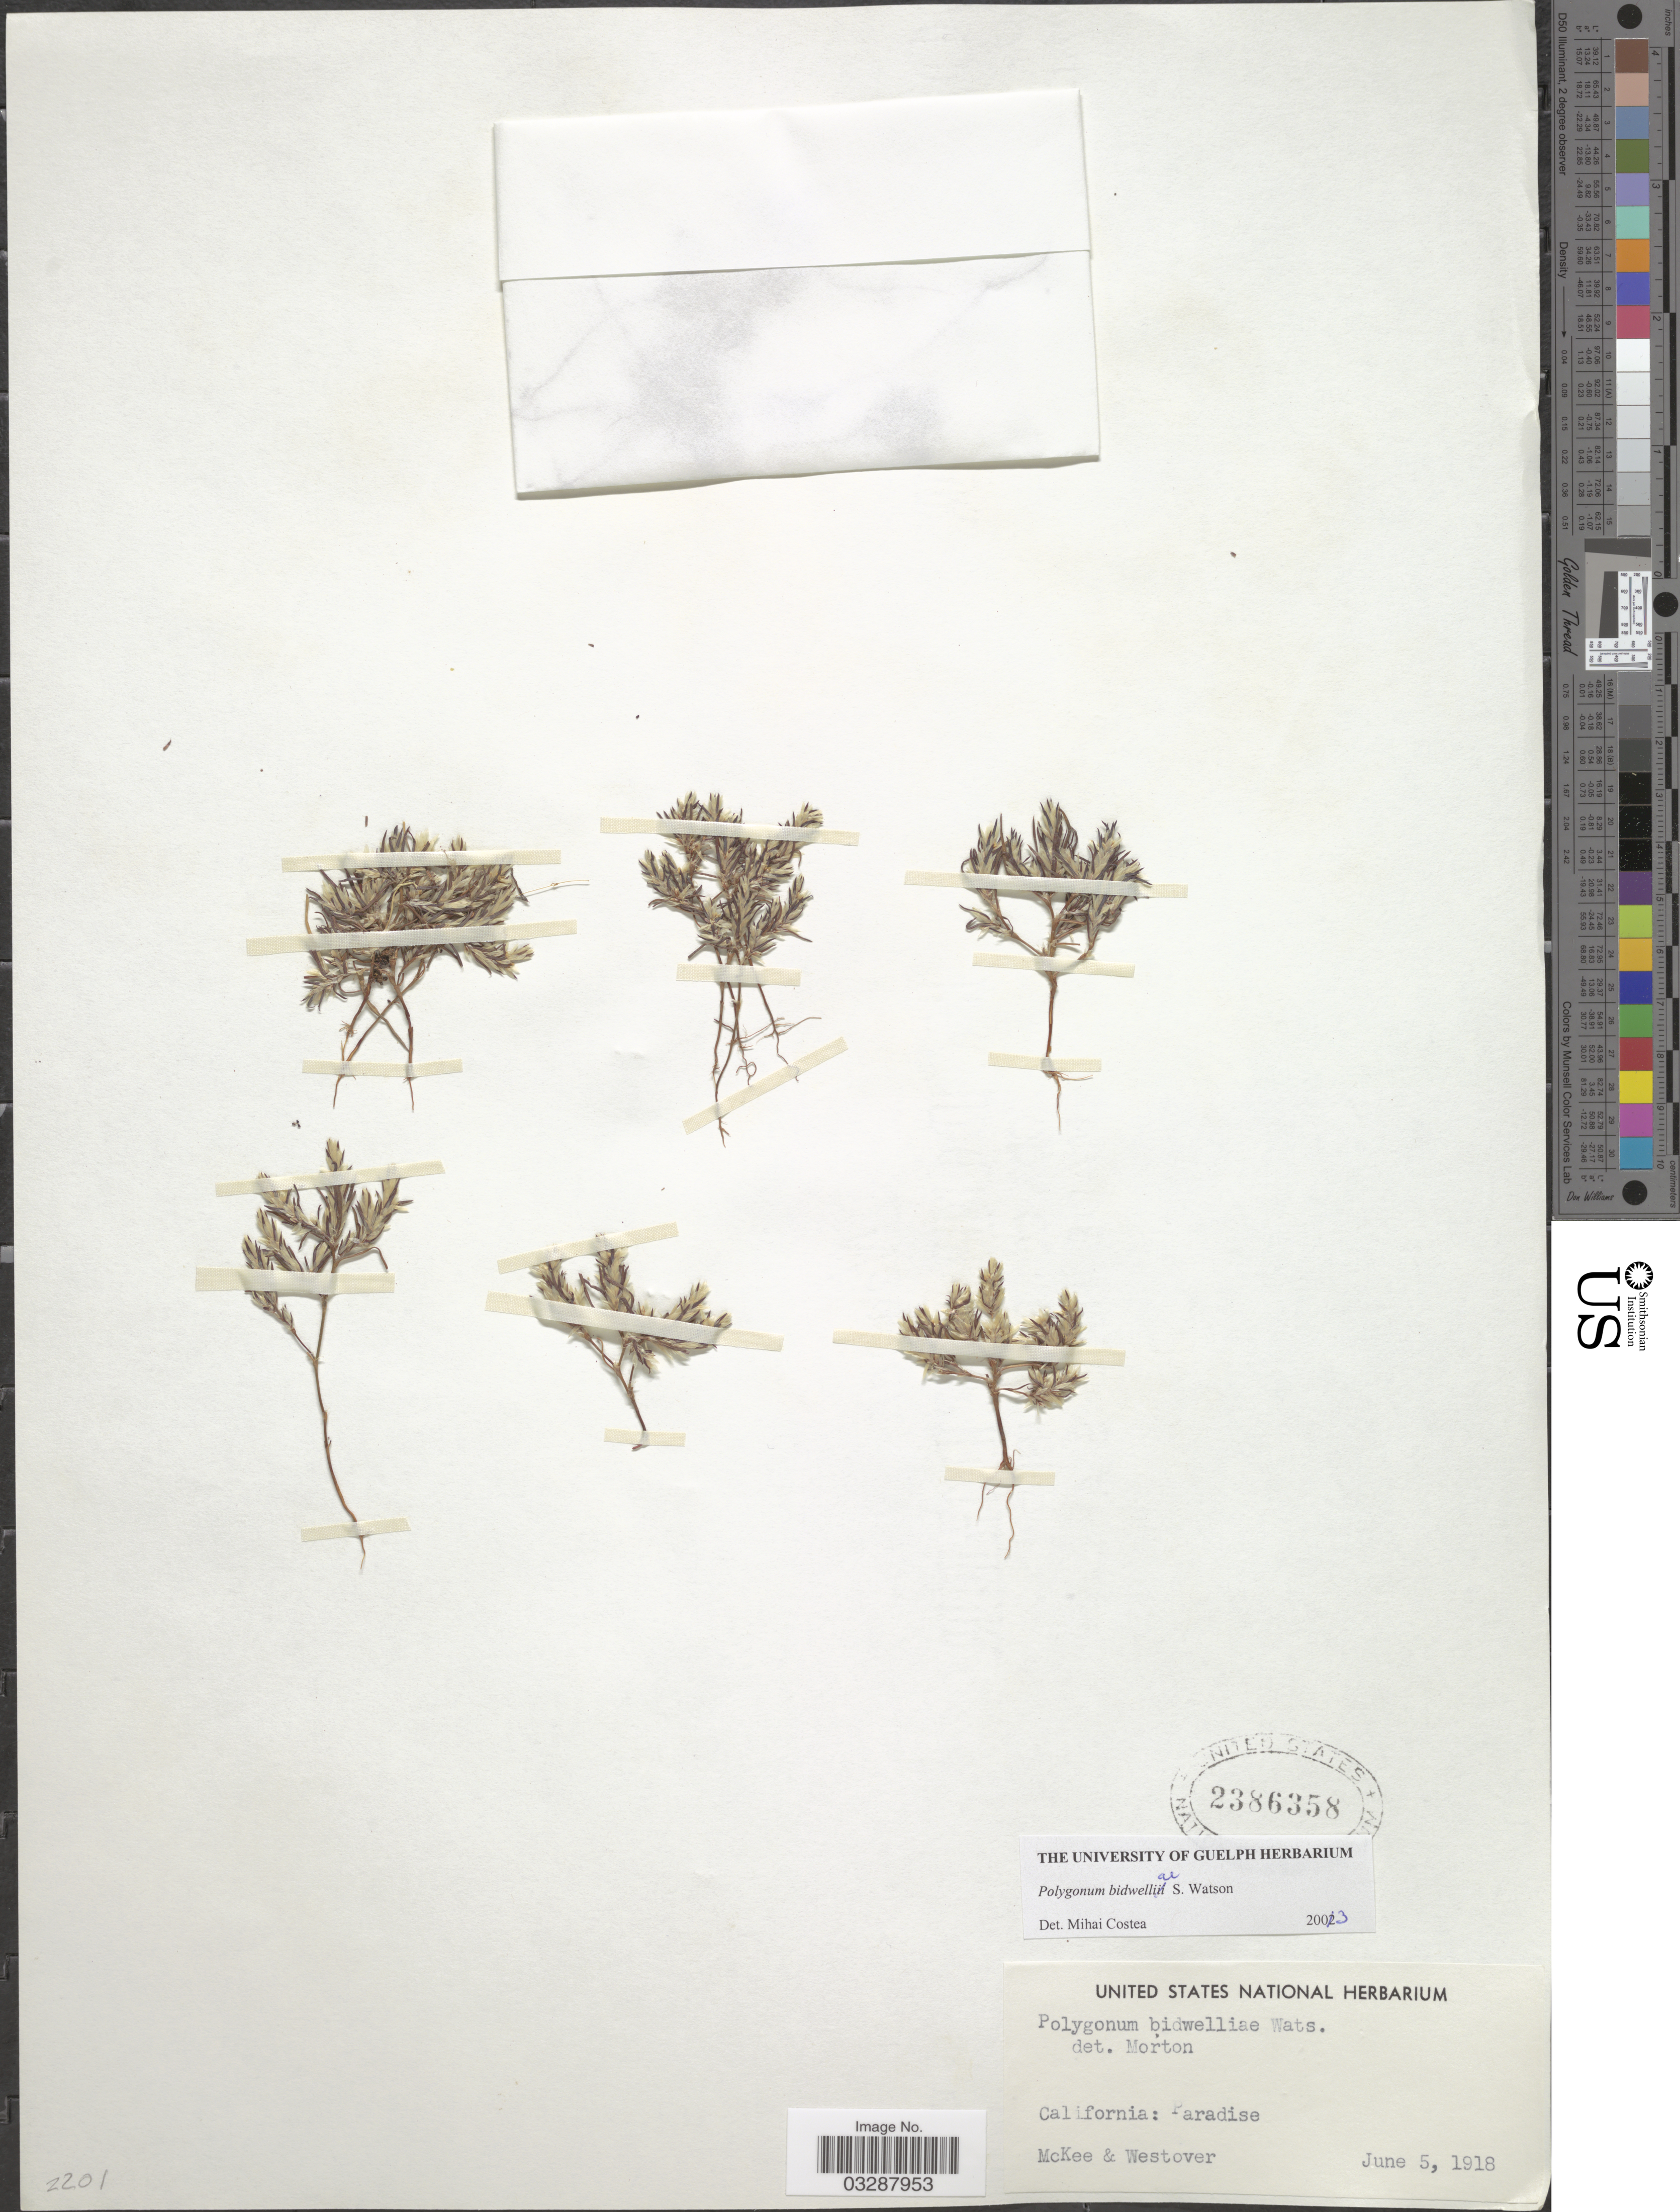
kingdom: Plantae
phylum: Tracheophyta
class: Magnoliopsida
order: Caryophyllales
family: Polygonaceae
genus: Polygonum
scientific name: Polygonum bidwelliae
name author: S. Watson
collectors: McKee, -- & Westover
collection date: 1918-06-05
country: United States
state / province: California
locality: Paradise.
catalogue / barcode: US 2386358